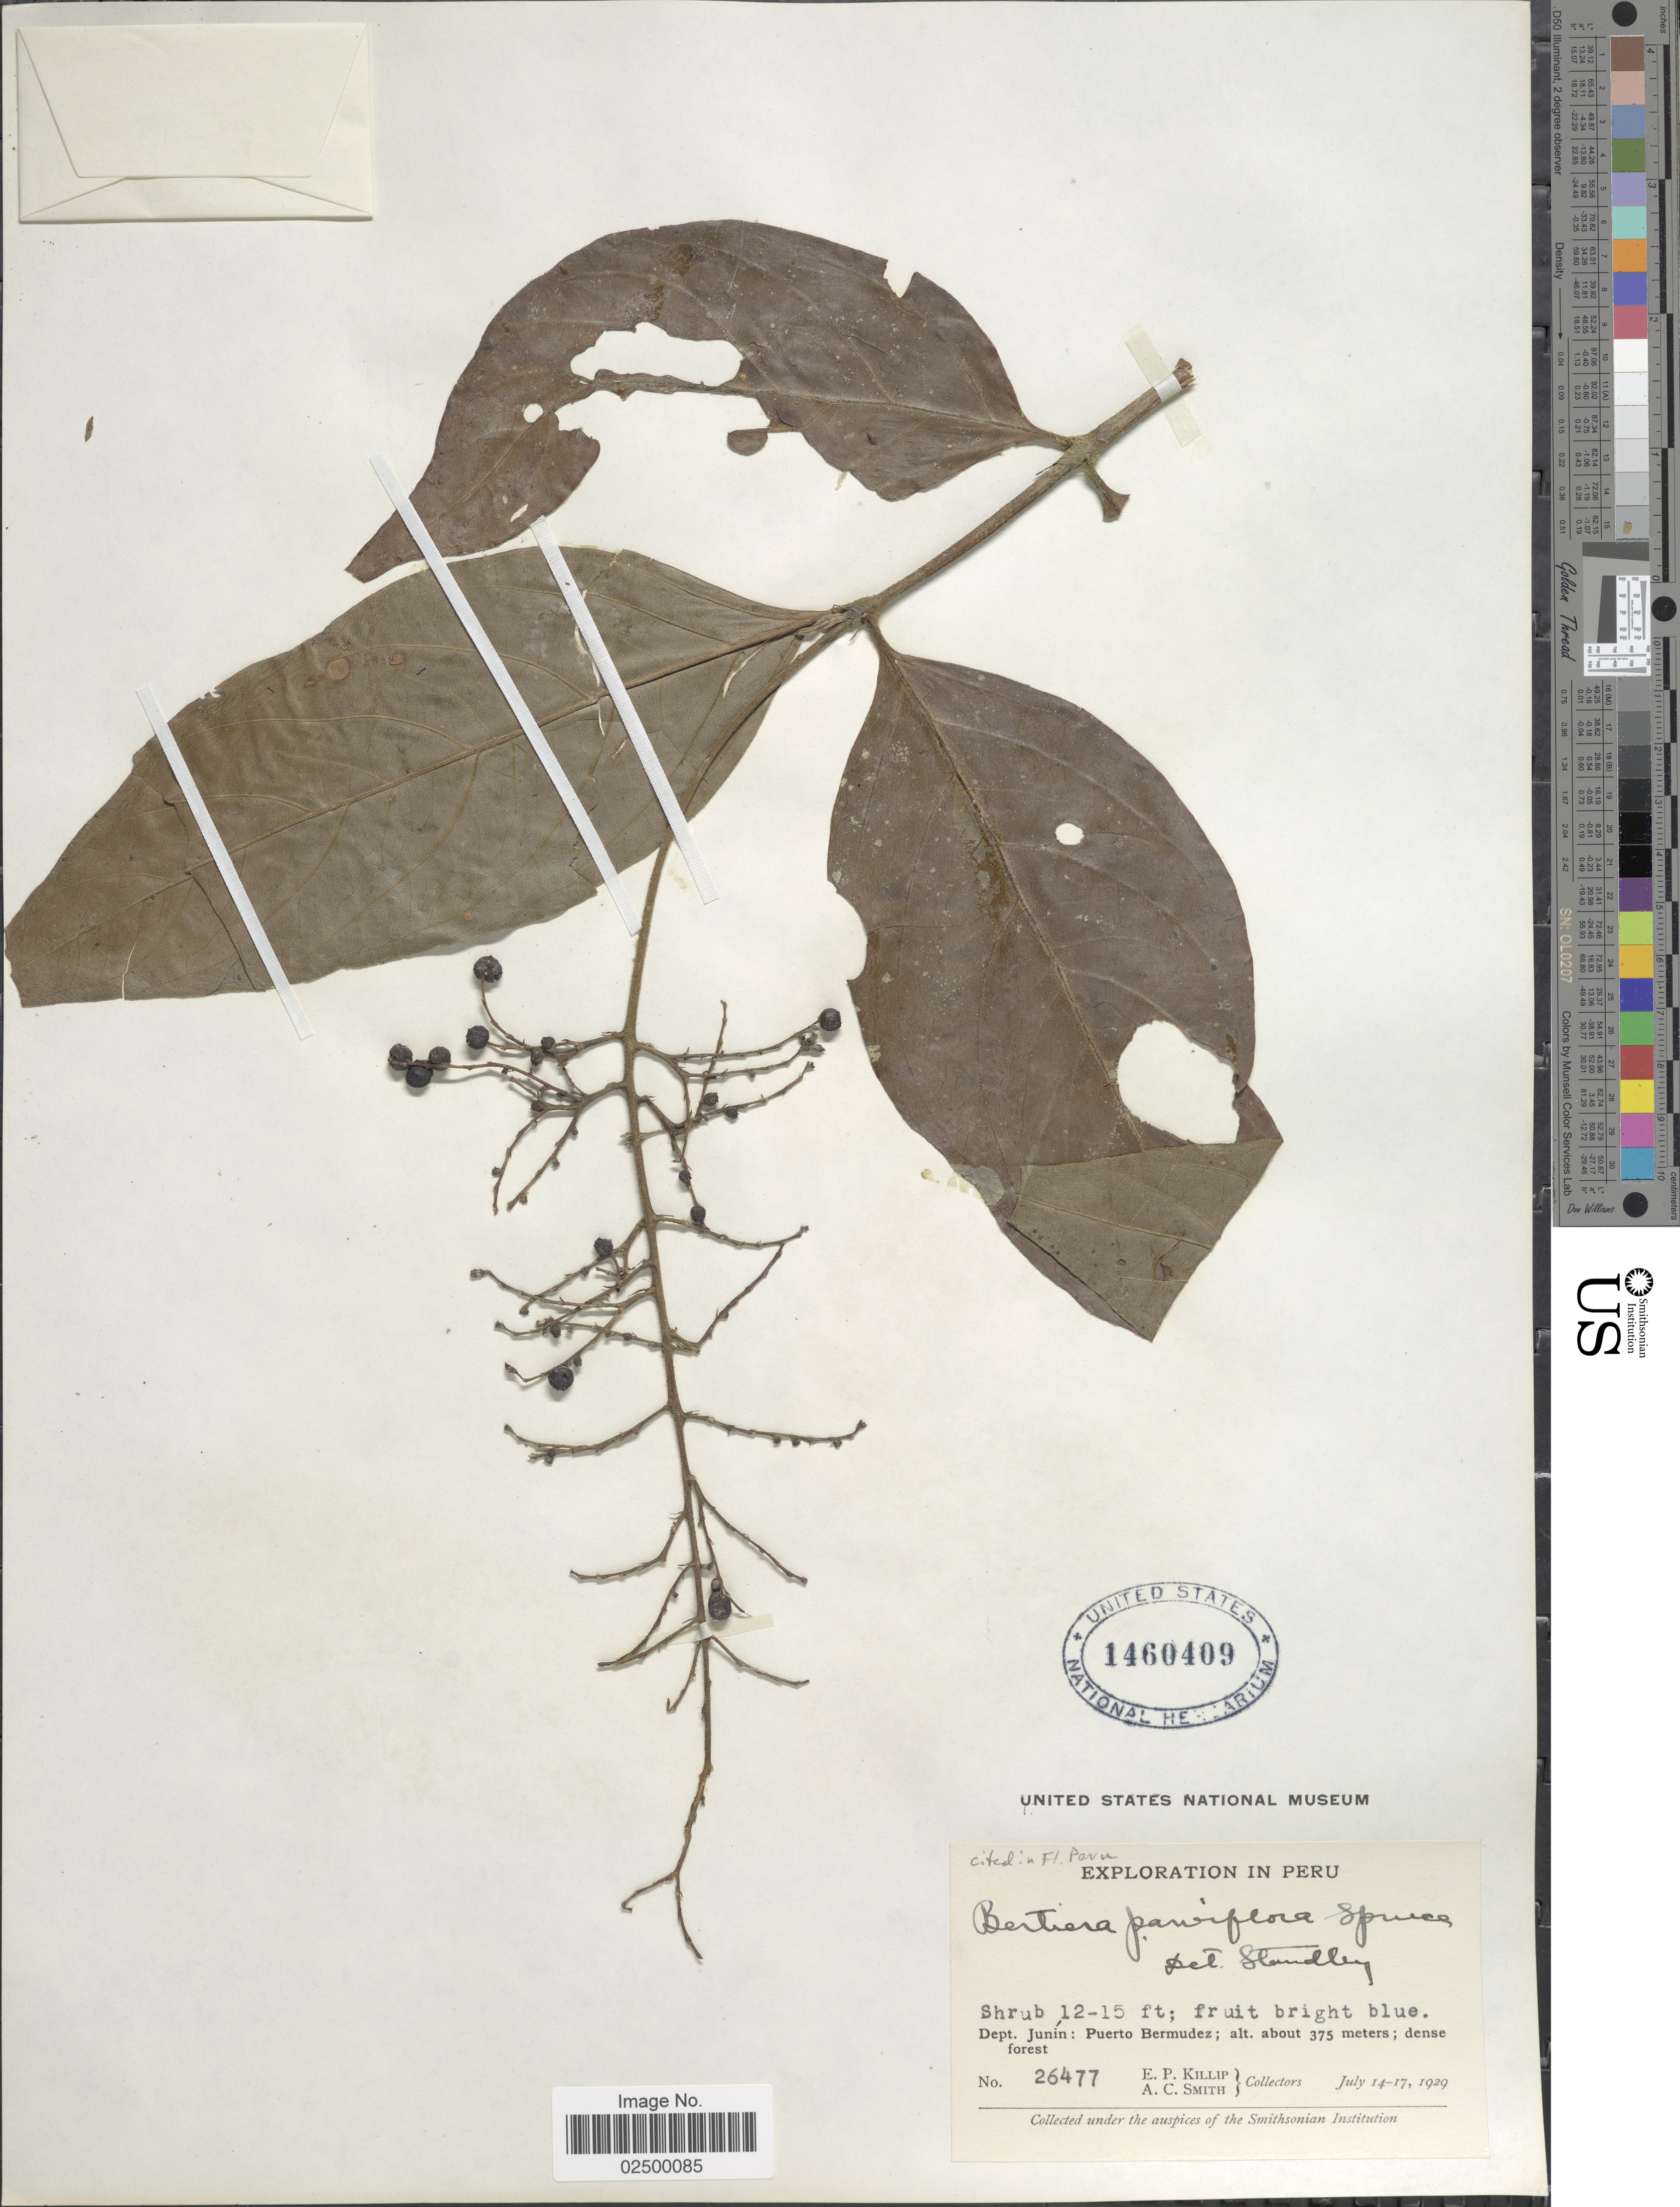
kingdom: Plantae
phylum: Tracheophyta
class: Magnoliopsida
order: Gentianales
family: Rubiaceae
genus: Bertiera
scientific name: Bertiera parviflora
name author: Spruce ex K. Schum.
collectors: E. P. Killip & A. C. Smith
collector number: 26477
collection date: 1929-07-14/1929-07-17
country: Peru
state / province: Junín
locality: Puerto Bermudez; dense forest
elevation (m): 375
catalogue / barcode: US 1460409